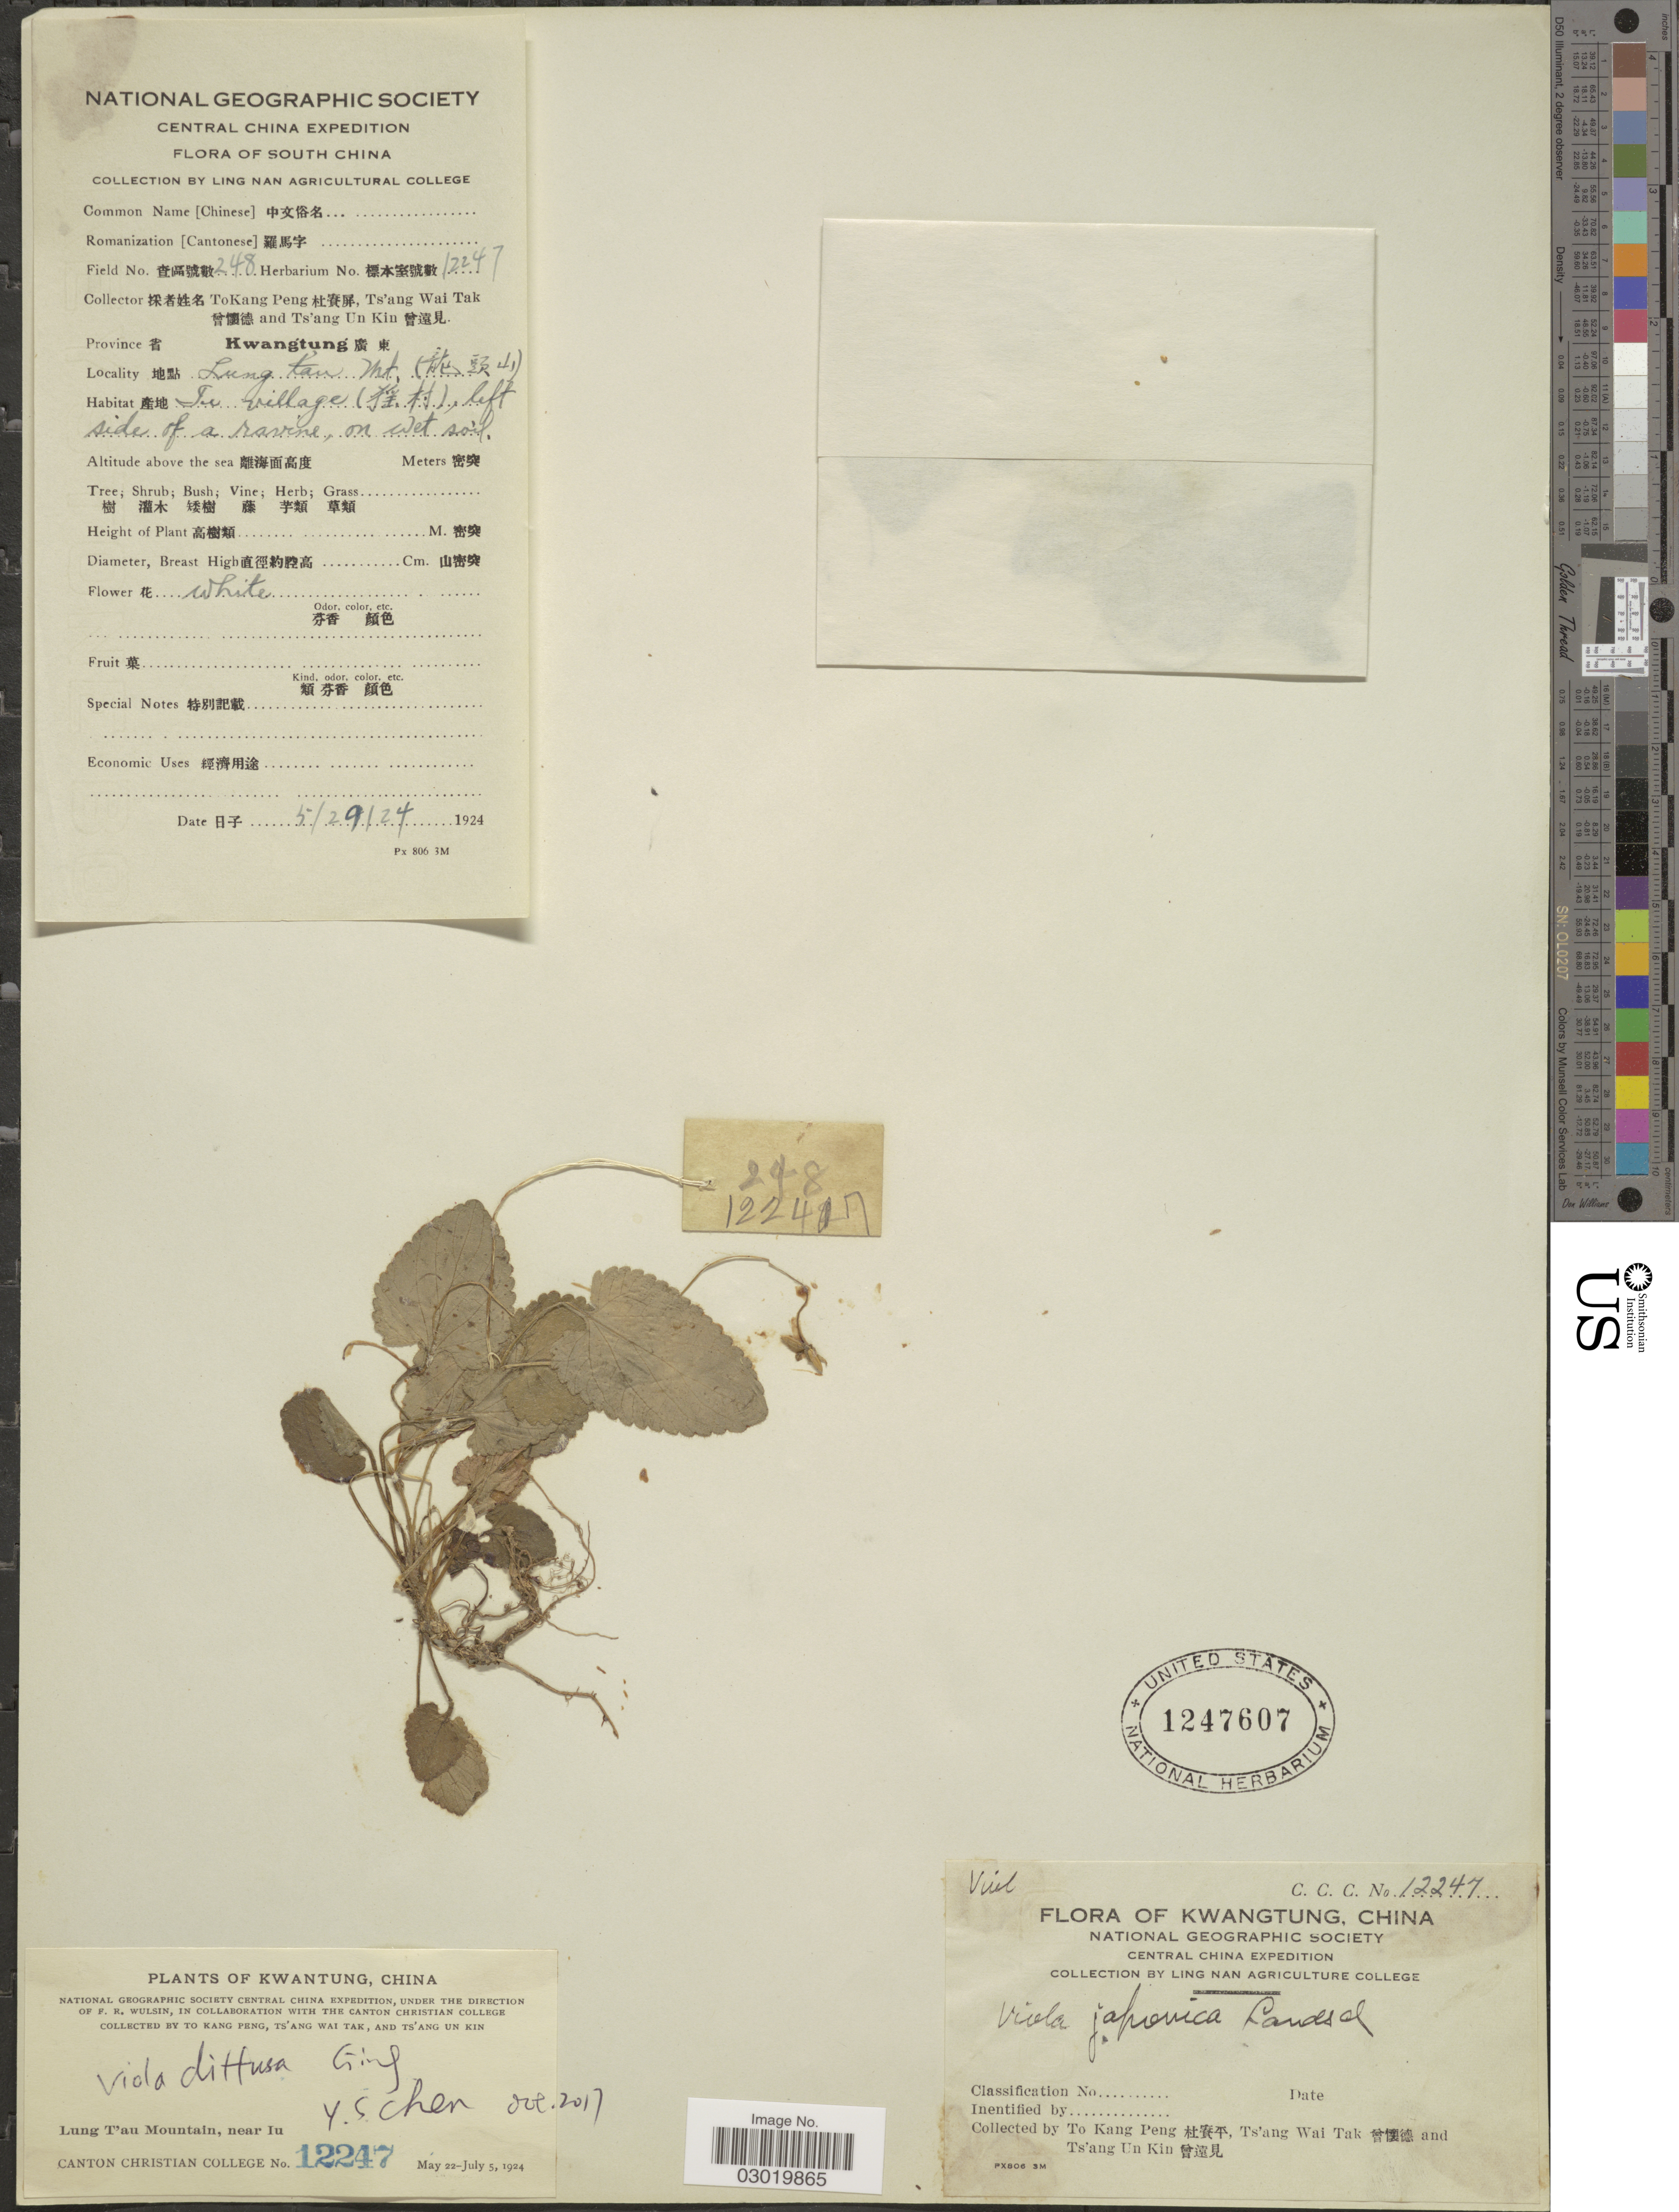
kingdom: Plantae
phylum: Tracheophyta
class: Magnoliopsida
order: Malpighiales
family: Violaceae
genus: Viola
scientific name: Viola japonica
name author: Langsd. ex DC.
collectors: Tokang Peng, W. T. Tsang & Ts' Ang Un Kin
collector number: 12247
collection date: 1924-05-29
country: China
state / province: Guangdong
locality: Province Kwangtung. Lung Lan Mt. (X).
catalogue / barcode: US 1247607